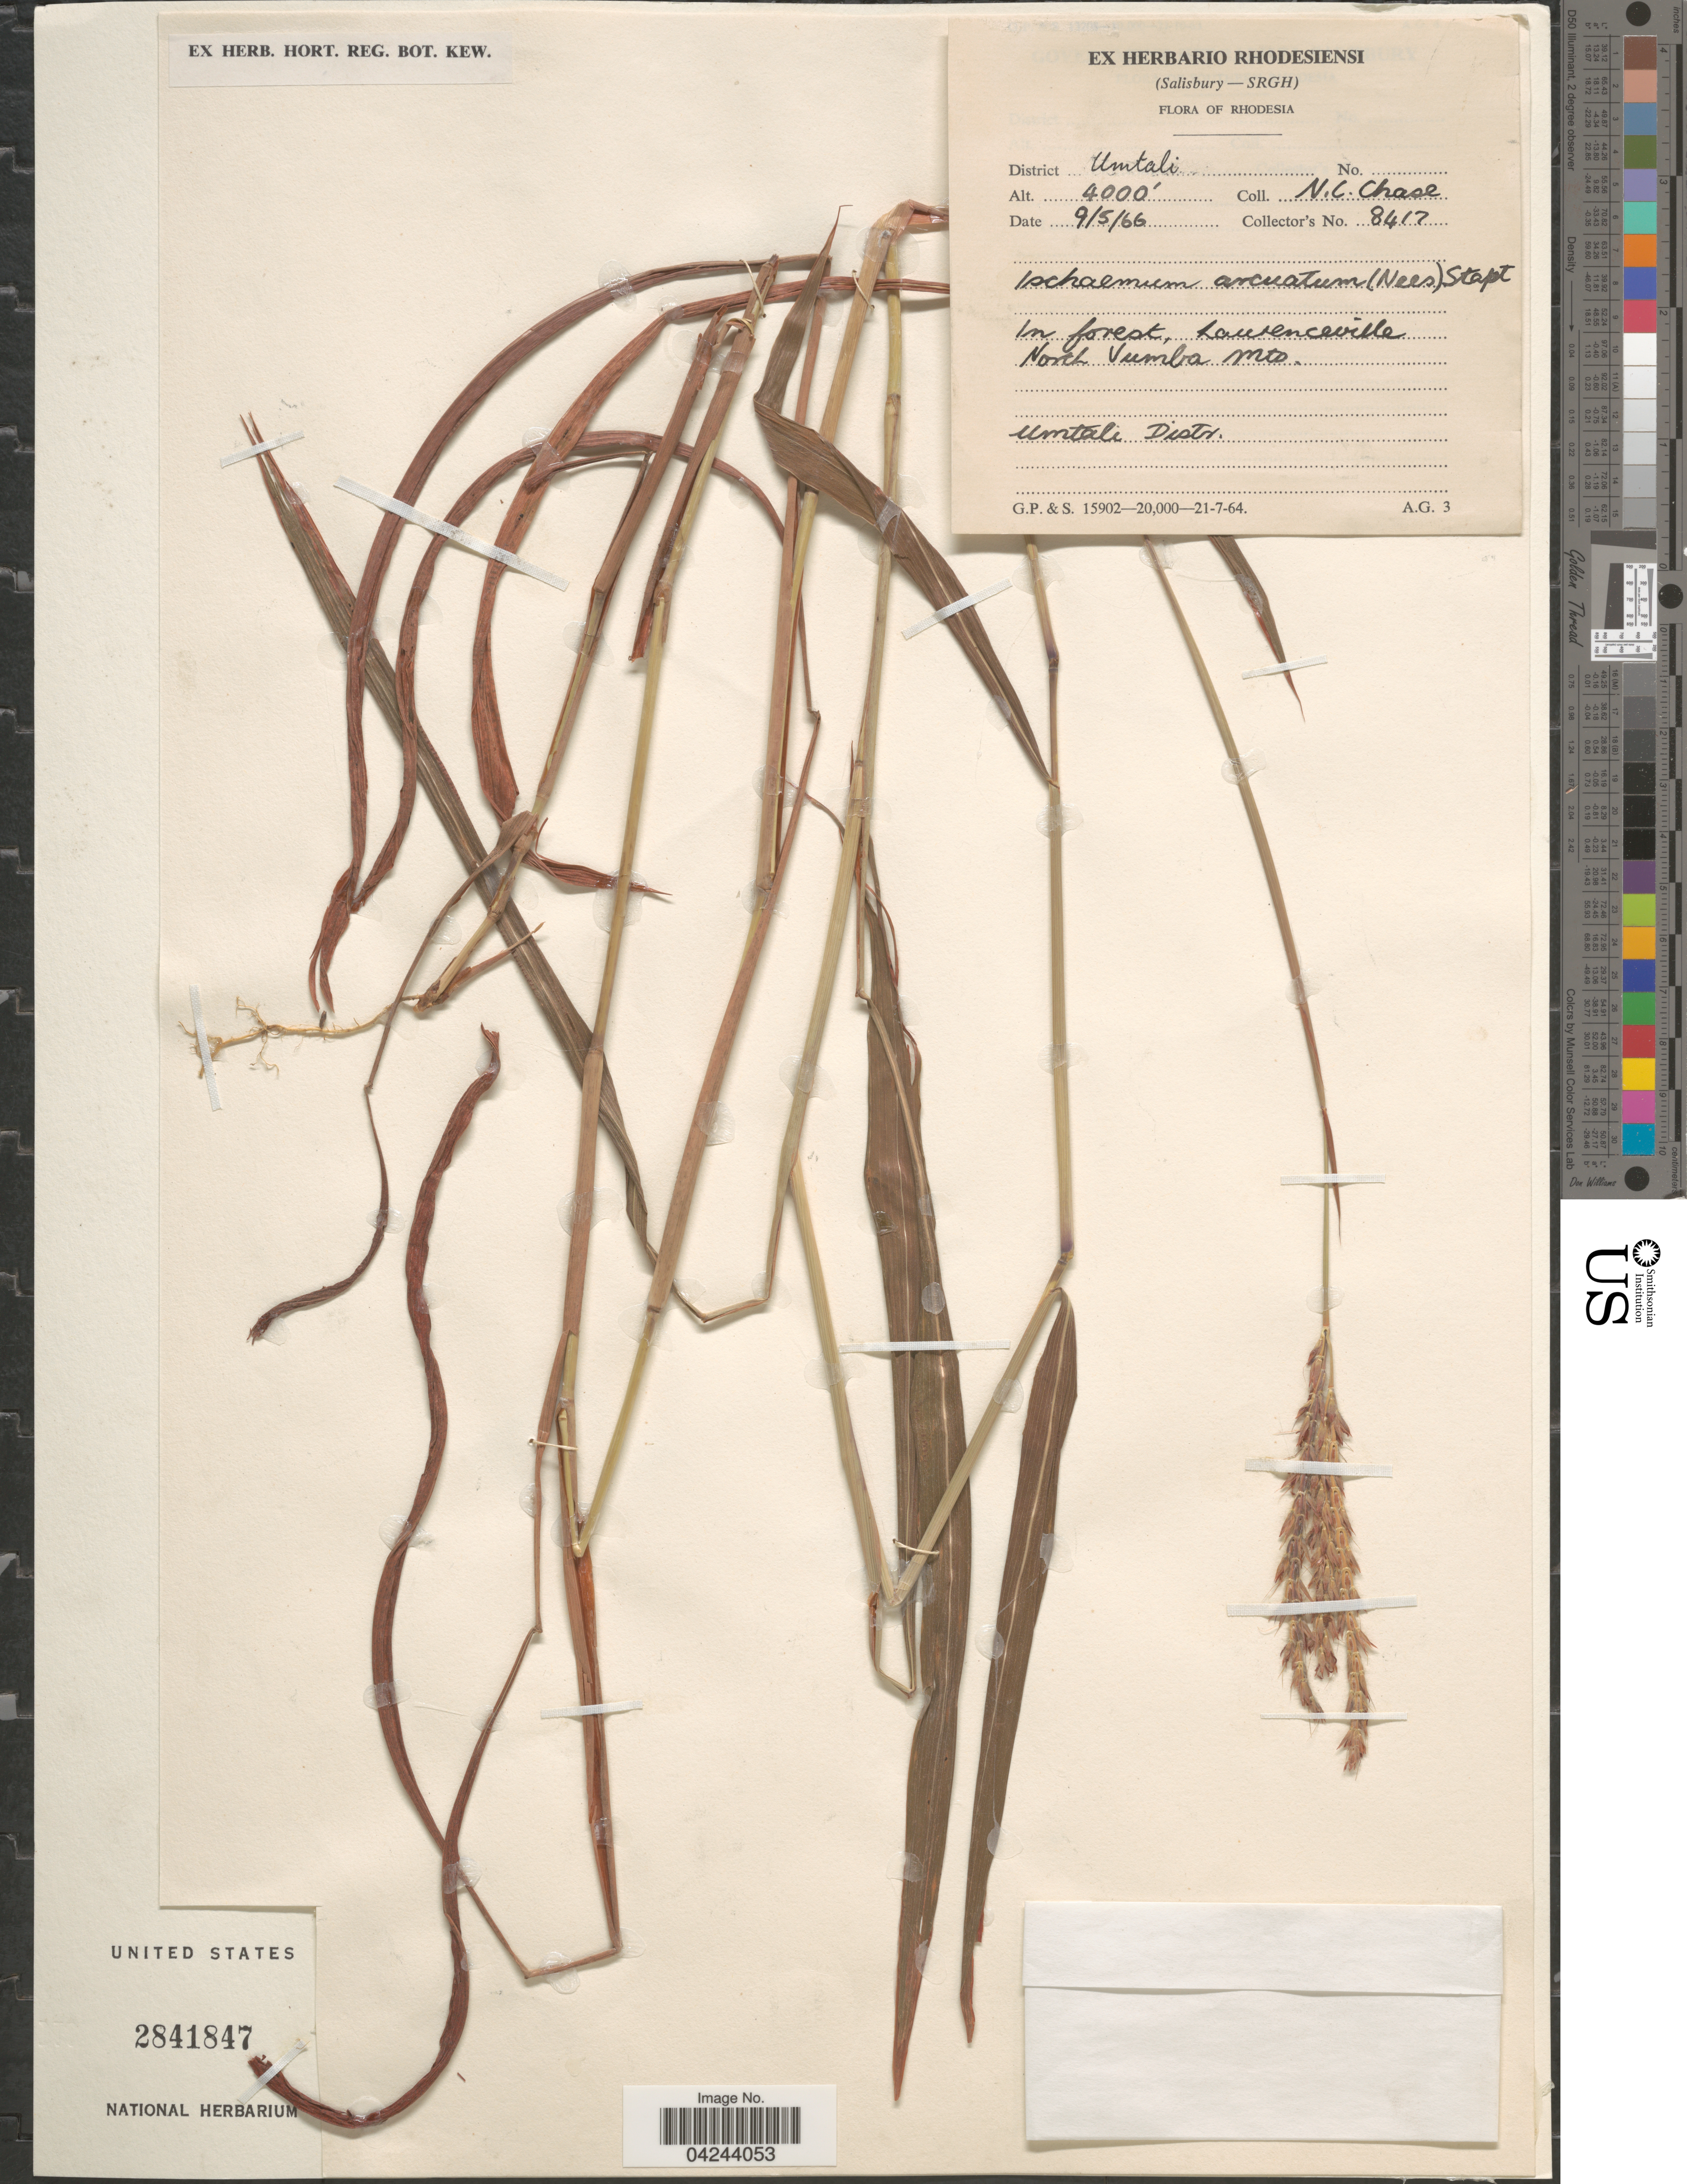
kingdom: Plantae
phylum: Tracheophyta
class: Liliopsida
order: Poales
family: Poaceae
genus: Ischaemum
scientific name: Ischaemum polystachyum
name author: J. Presl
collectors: N. C. Chase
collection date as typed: Transcribed d/m/y: 9/5/66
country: Zimbabwe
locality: Rhodesia. District Umtali. North Vumba Mts. Umtale Distr.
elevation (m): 1219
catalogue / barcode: US 2841847